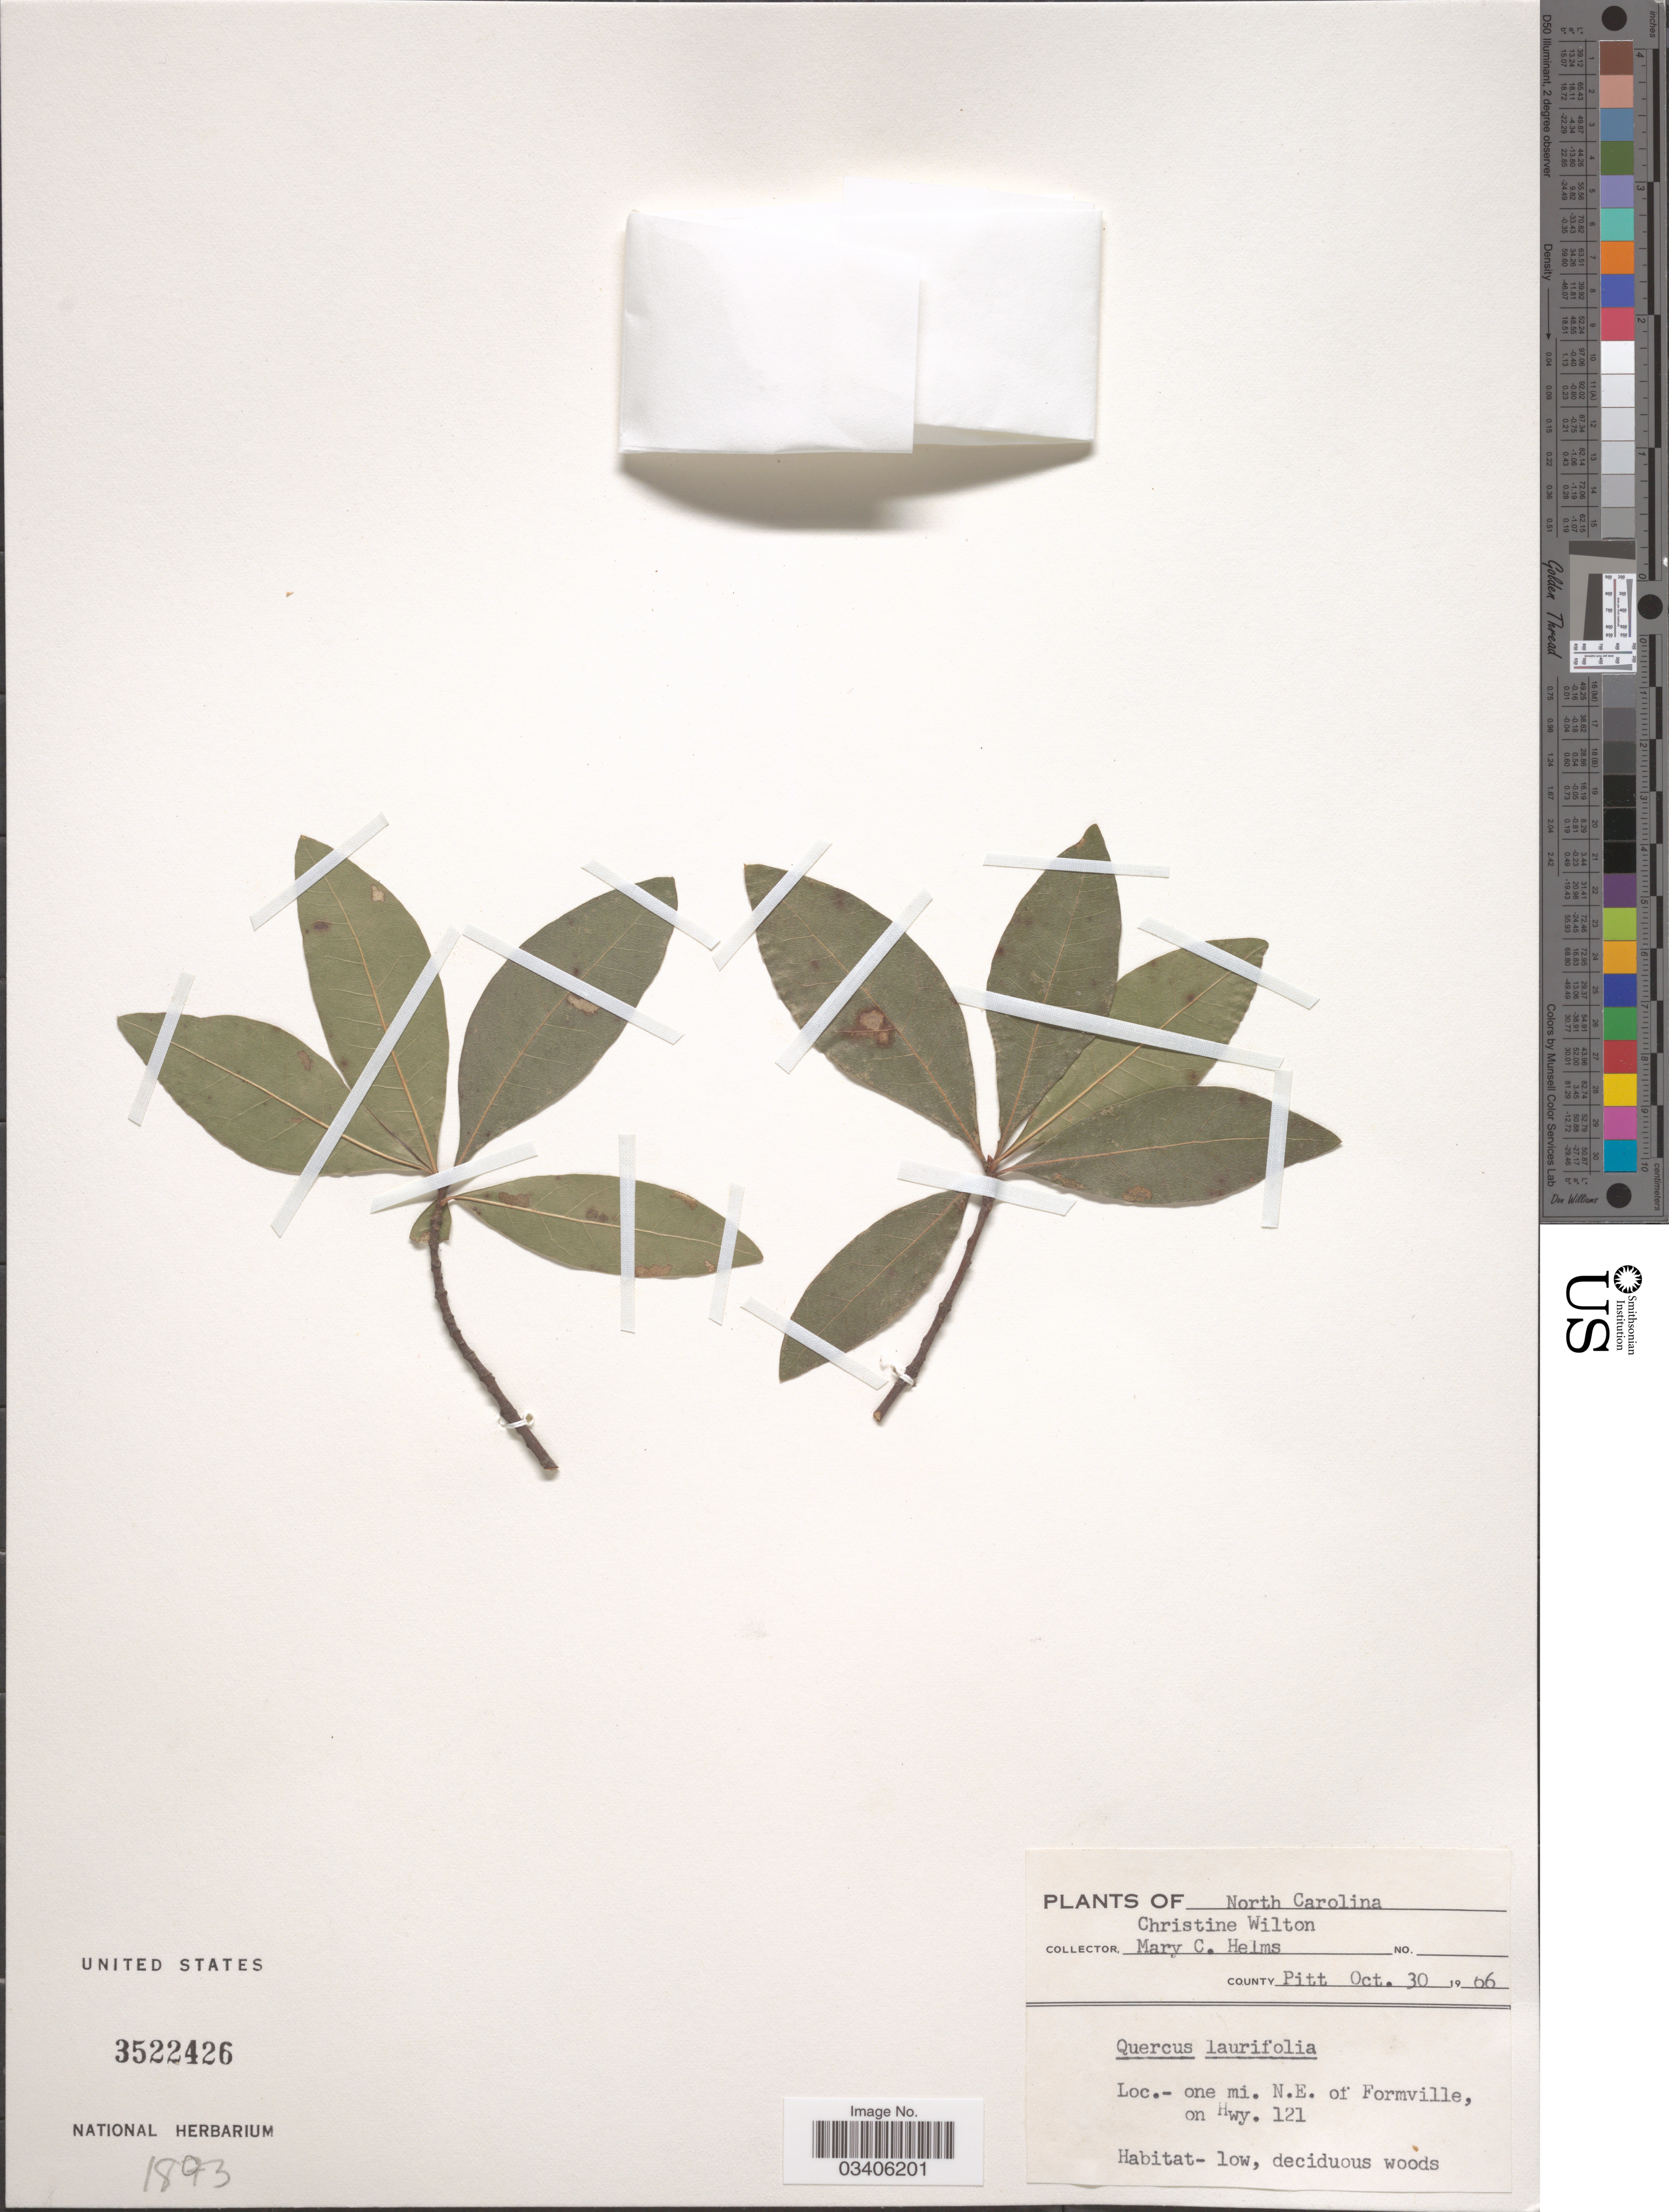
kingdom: Plantae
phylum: Tracheophyta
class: Magnoliopsida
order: Fagales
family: Fagaceae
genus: Quercus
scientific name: Quercus laurifolia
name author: Michx.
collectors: M. Helms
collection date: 1966-10-30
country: United States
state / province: North Carolina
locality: Christine Wilton. County Pitt. One mi. N. E. of Formville, on Hwy. 121.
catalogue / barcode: US 3522426